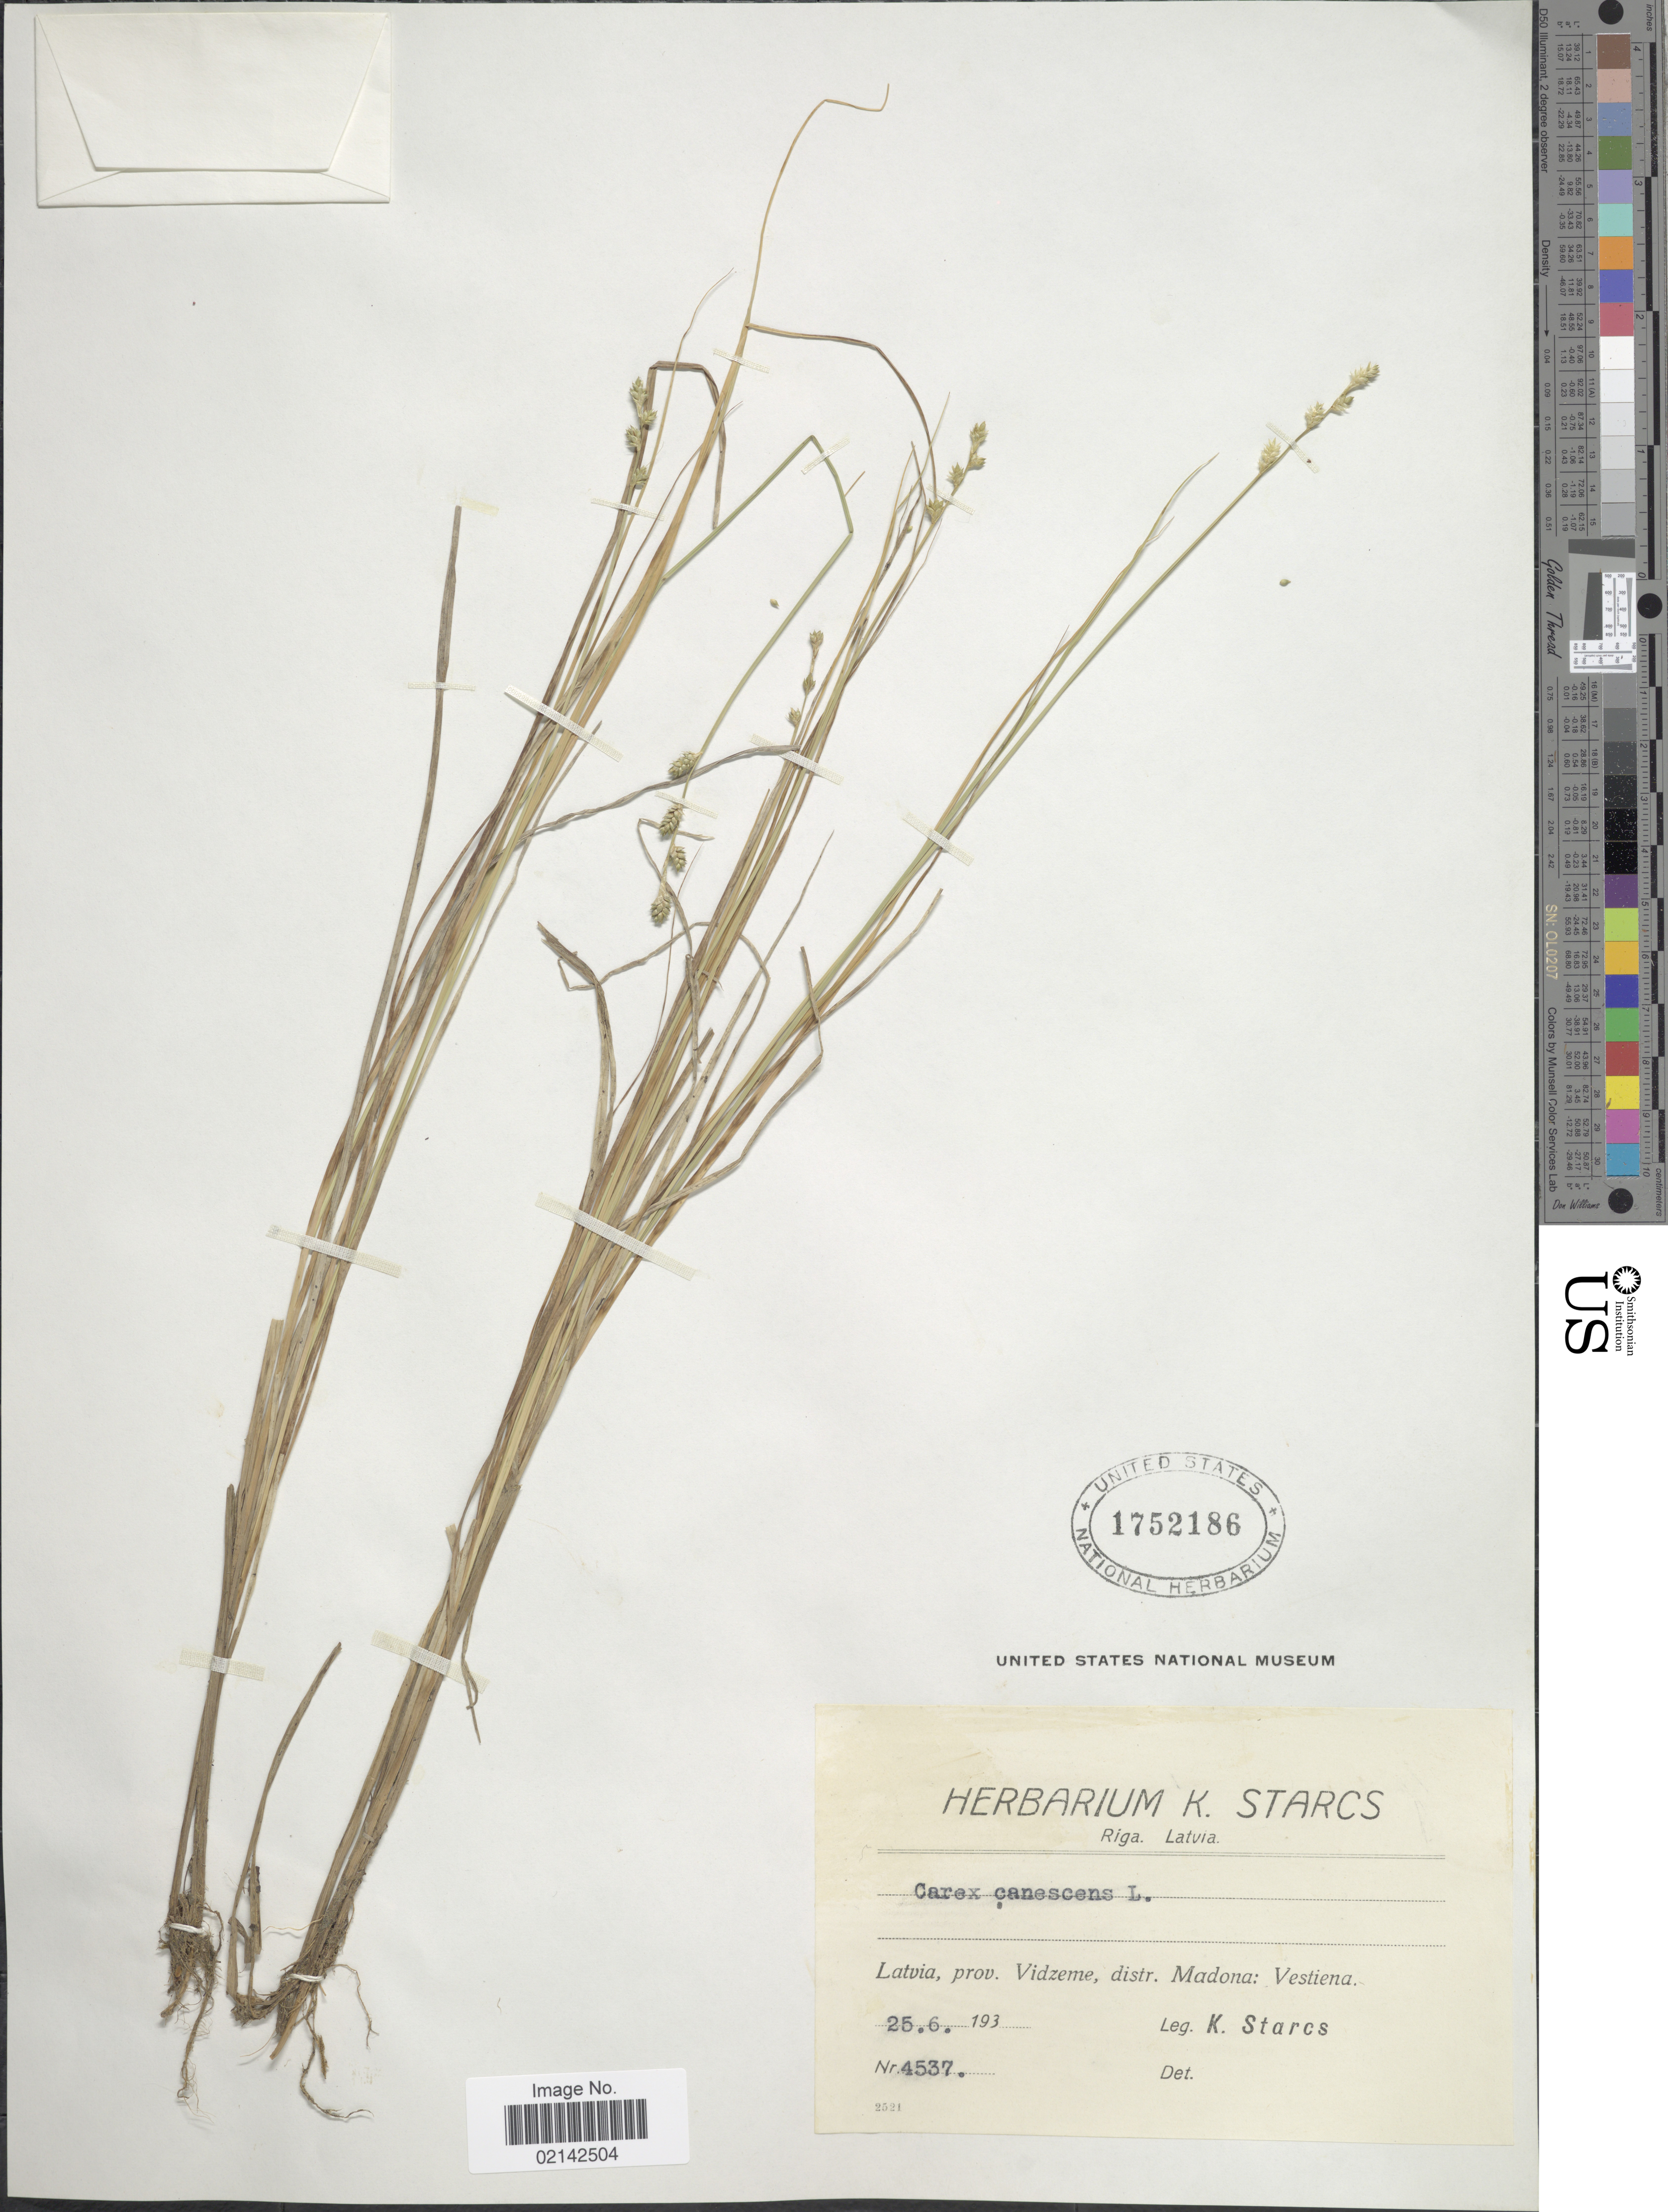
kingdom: Plantae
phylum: Tracheophyta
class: Liliopsida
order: Poales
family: Cyperaceae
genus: Carex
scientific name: Carex canescens var. canescens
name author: L.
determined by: Strong, Mark T., (BOT), Smithsonian Institution - National Museum of Natural History (UNITED STATES)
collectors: K. Starcs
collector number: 4537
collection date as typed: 193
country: Latvia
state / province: Madonas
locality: Prov. Vidzeme, distr. Madona: Vestiena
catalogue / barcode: US 1752186